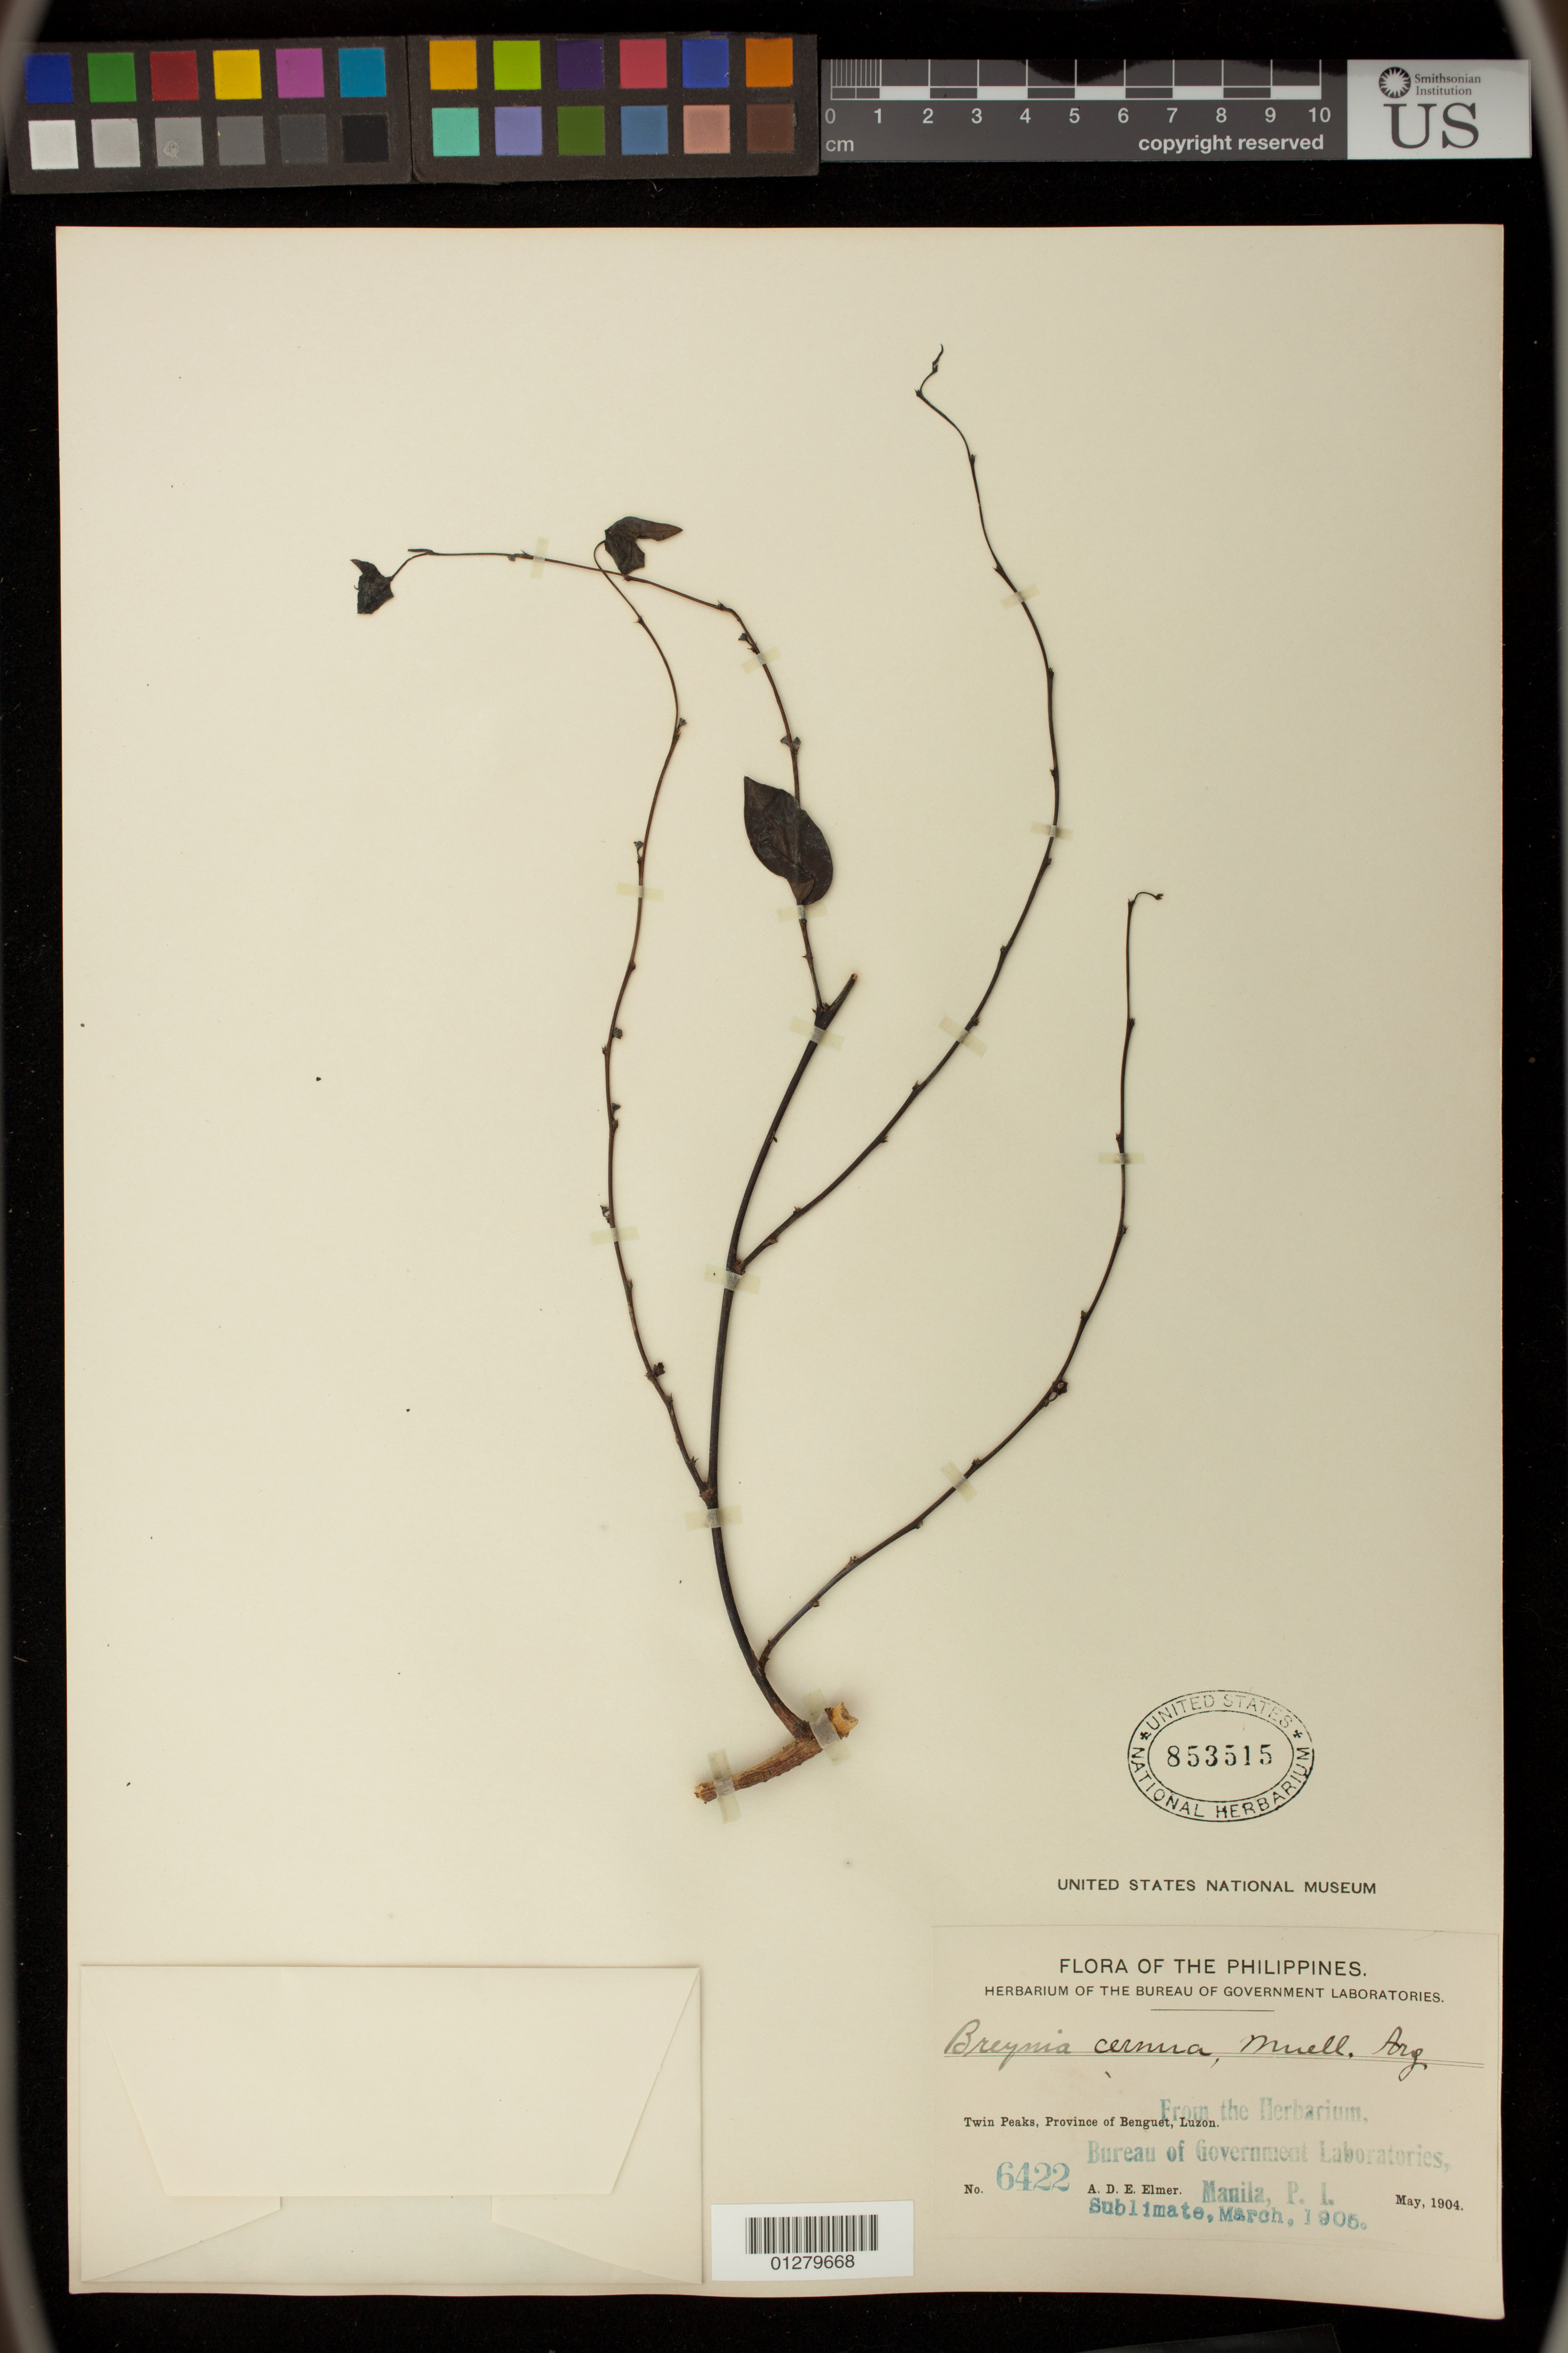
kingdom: Plantae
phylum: Tracheophyta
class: Magnoliopsida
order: Malpighiales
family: Phyllanthaceae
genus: Breynia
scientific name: Breynia cernua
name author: (Poir.) Müll. Arg.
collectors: A. D. E. Elmer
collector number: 6422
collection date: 1904-05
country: Philippines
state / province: Cordillera (Administrative Region)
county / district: Benguet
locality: Twin Peaks, Province of Benguet, Luzon.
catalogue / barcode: US 853515